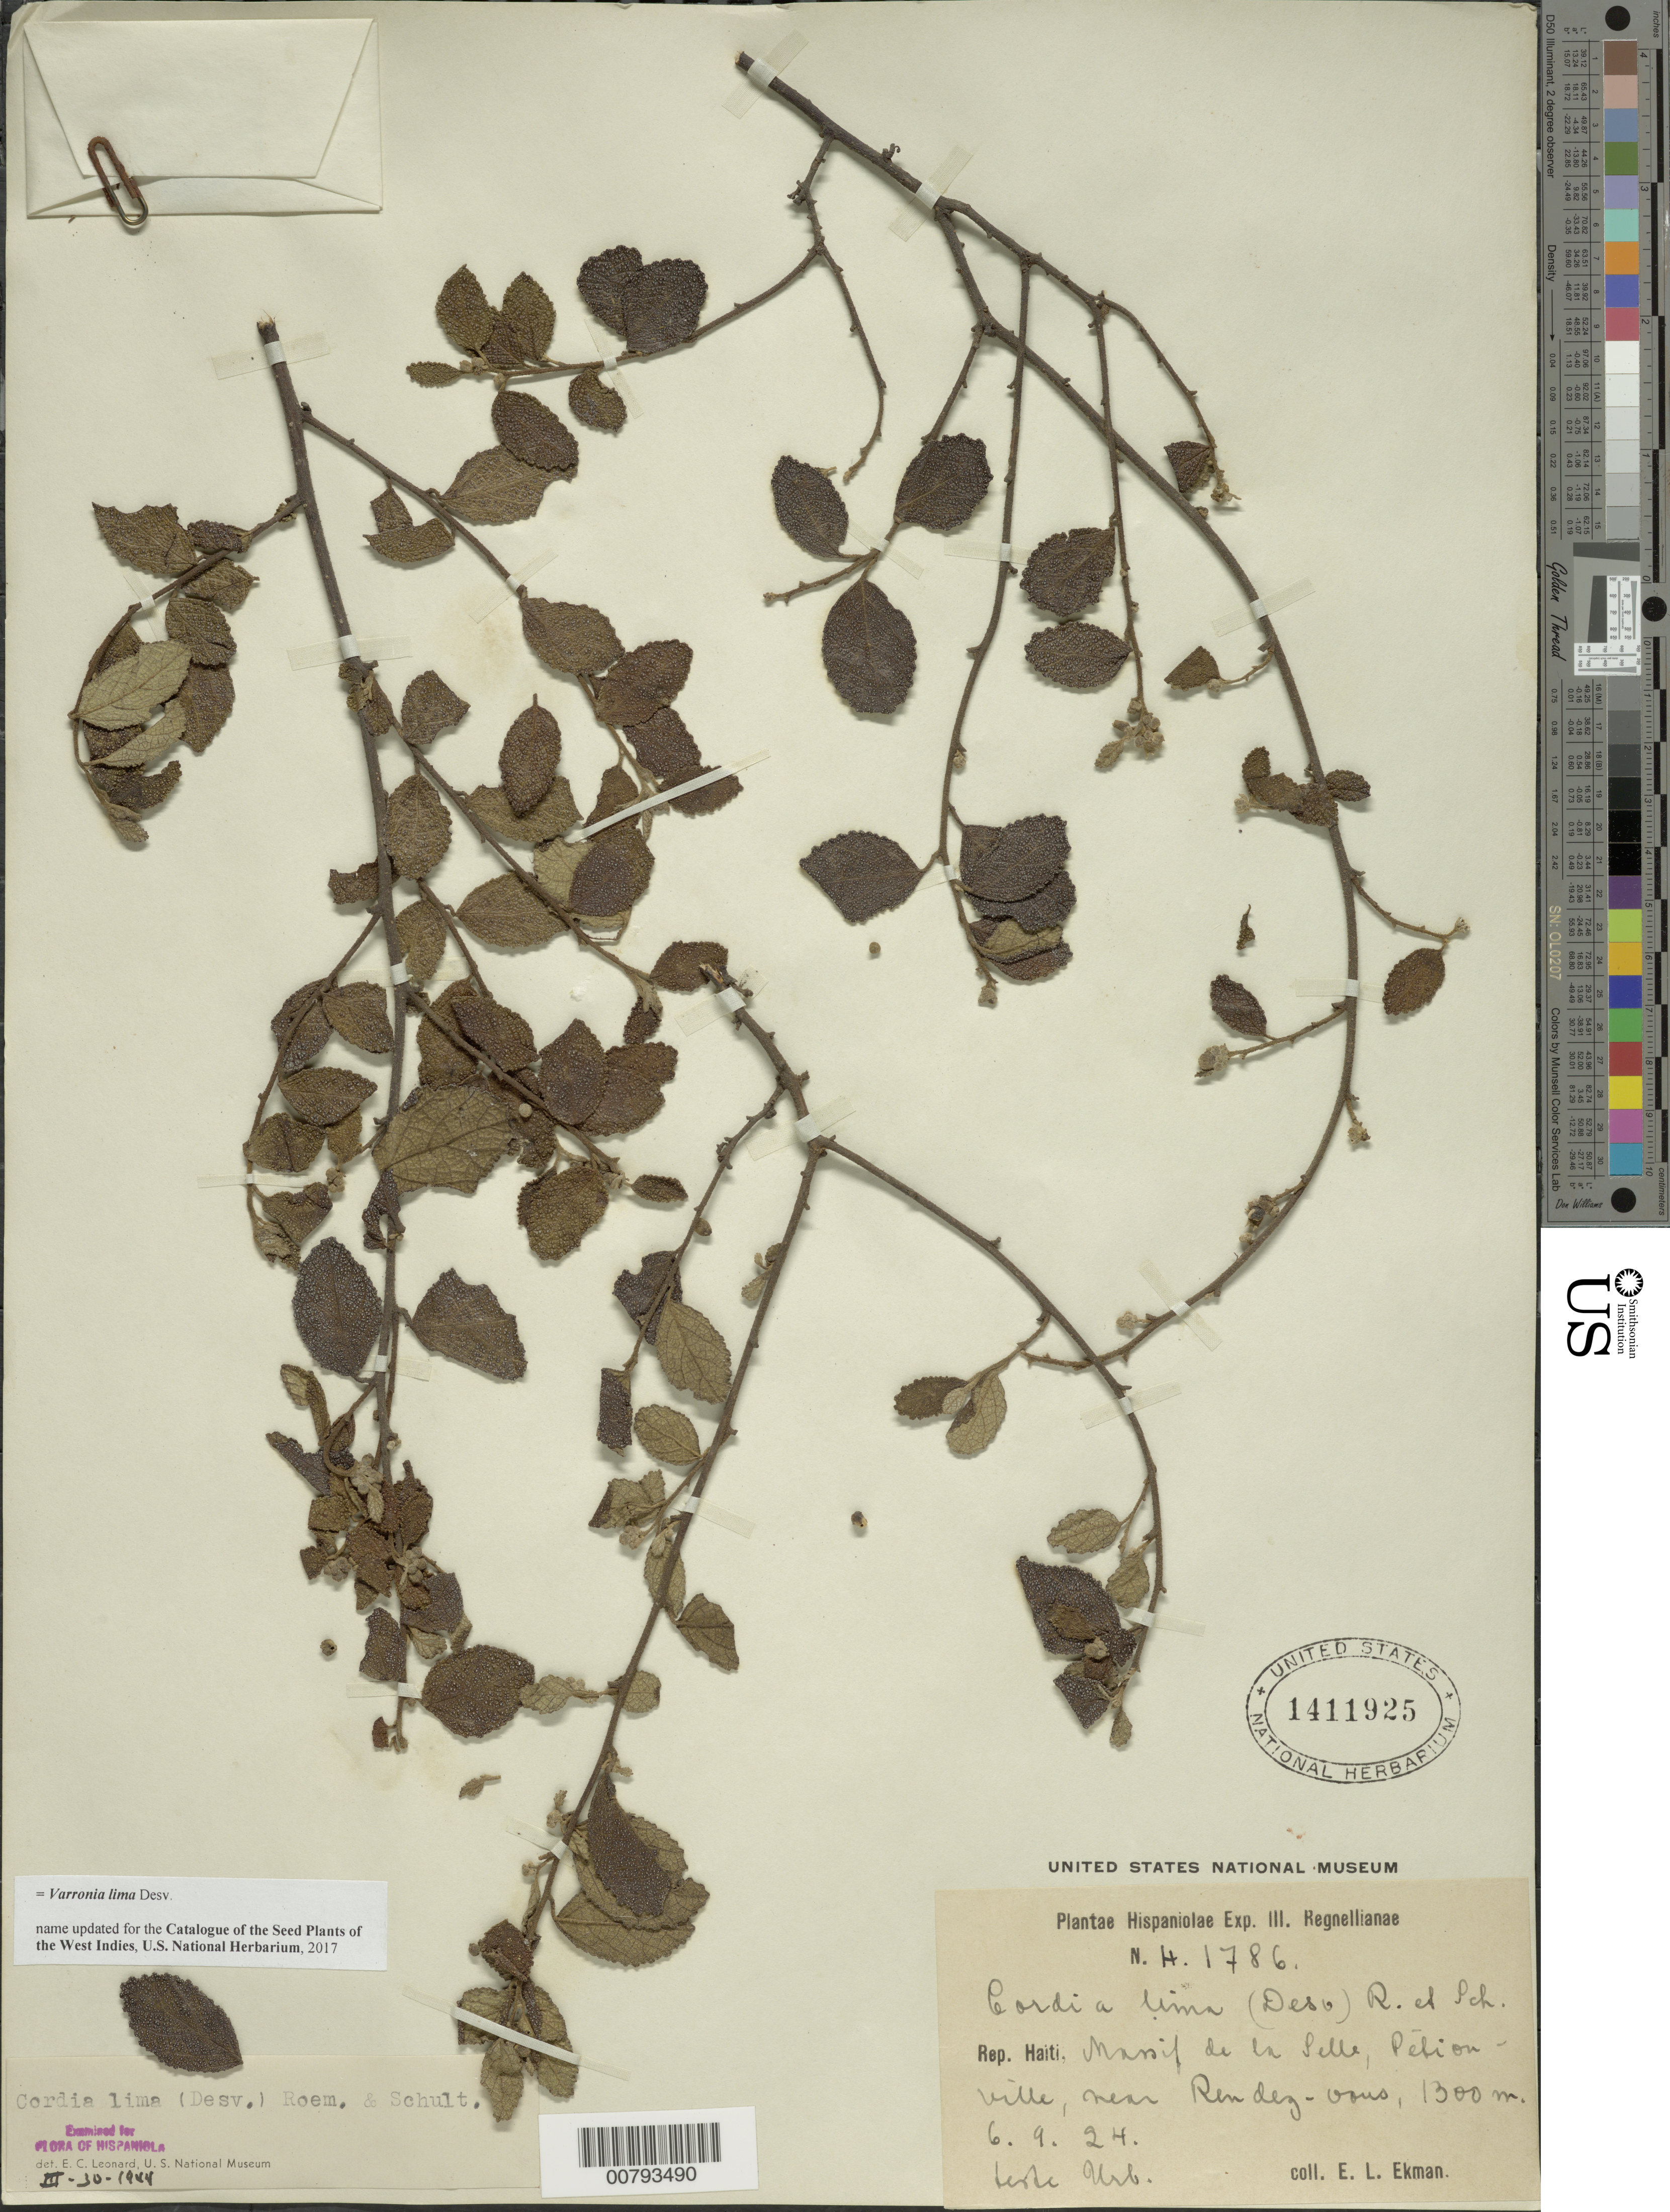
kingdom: Plantae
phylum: Tracheophyta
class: Magnoliopsida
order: Boraginales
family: Cordiaceae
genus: Varronia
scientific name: Varronia lima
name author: Desv.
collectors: E. L. Ekman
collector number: H 1786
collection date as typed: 06 Sep 1924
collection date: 1924-09-06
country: Haiti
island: Hispaniola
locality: Massif de la Selle, Pétionville, near Rendez-Vous.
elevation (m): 1300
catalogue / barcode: US 1411925